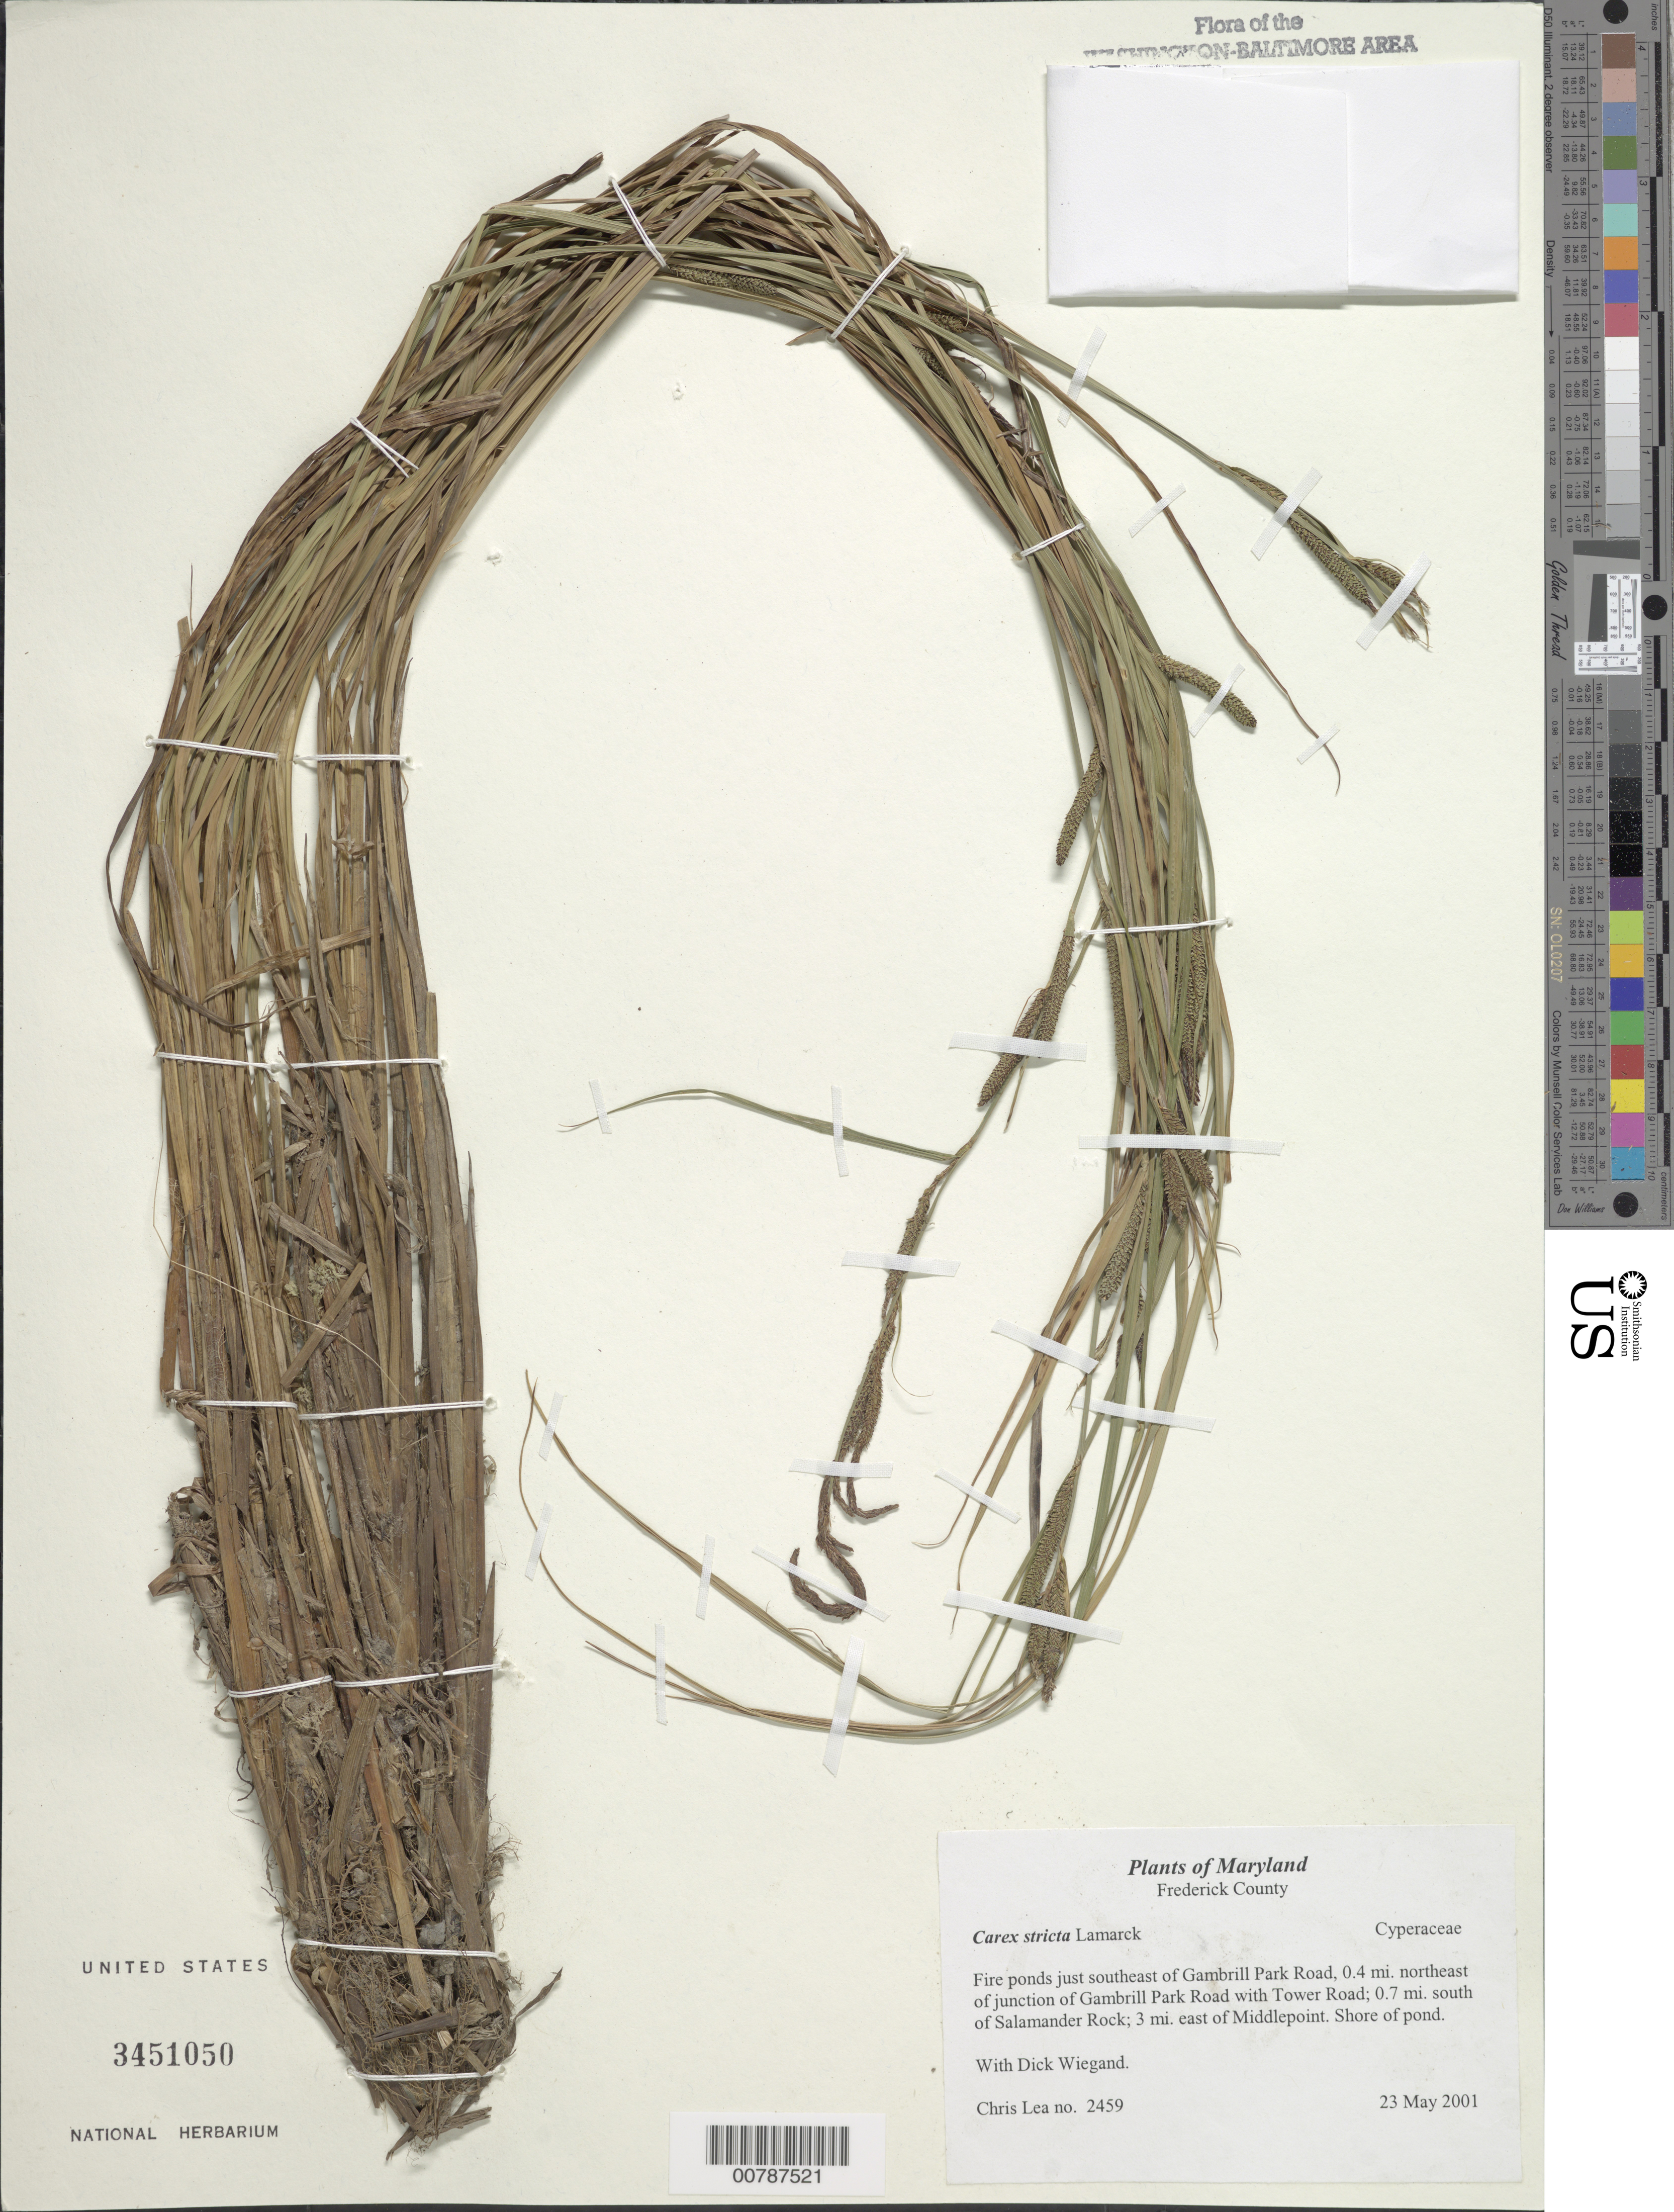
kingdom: Plantae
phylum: Tracheophyta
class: Liliopsida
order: Poales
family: Cyperaceae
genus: Carex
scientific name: Carex stricta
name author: Lam.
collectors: C. Lea & D. Wiegand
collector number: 2459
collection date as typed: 23 May 2001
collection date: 2001-05-23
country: United States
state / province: Maryland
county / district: Frederick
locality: Fire ponds just southeast of Gambrill Park Road, 0.4 mi. northeast of junction of Gambrill Park Road with Tower Road; 0.7 mi. south of Salamander Rock; 3 mi. east of Middlepoint.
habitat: Shore of pond.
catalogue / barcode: US 3451050